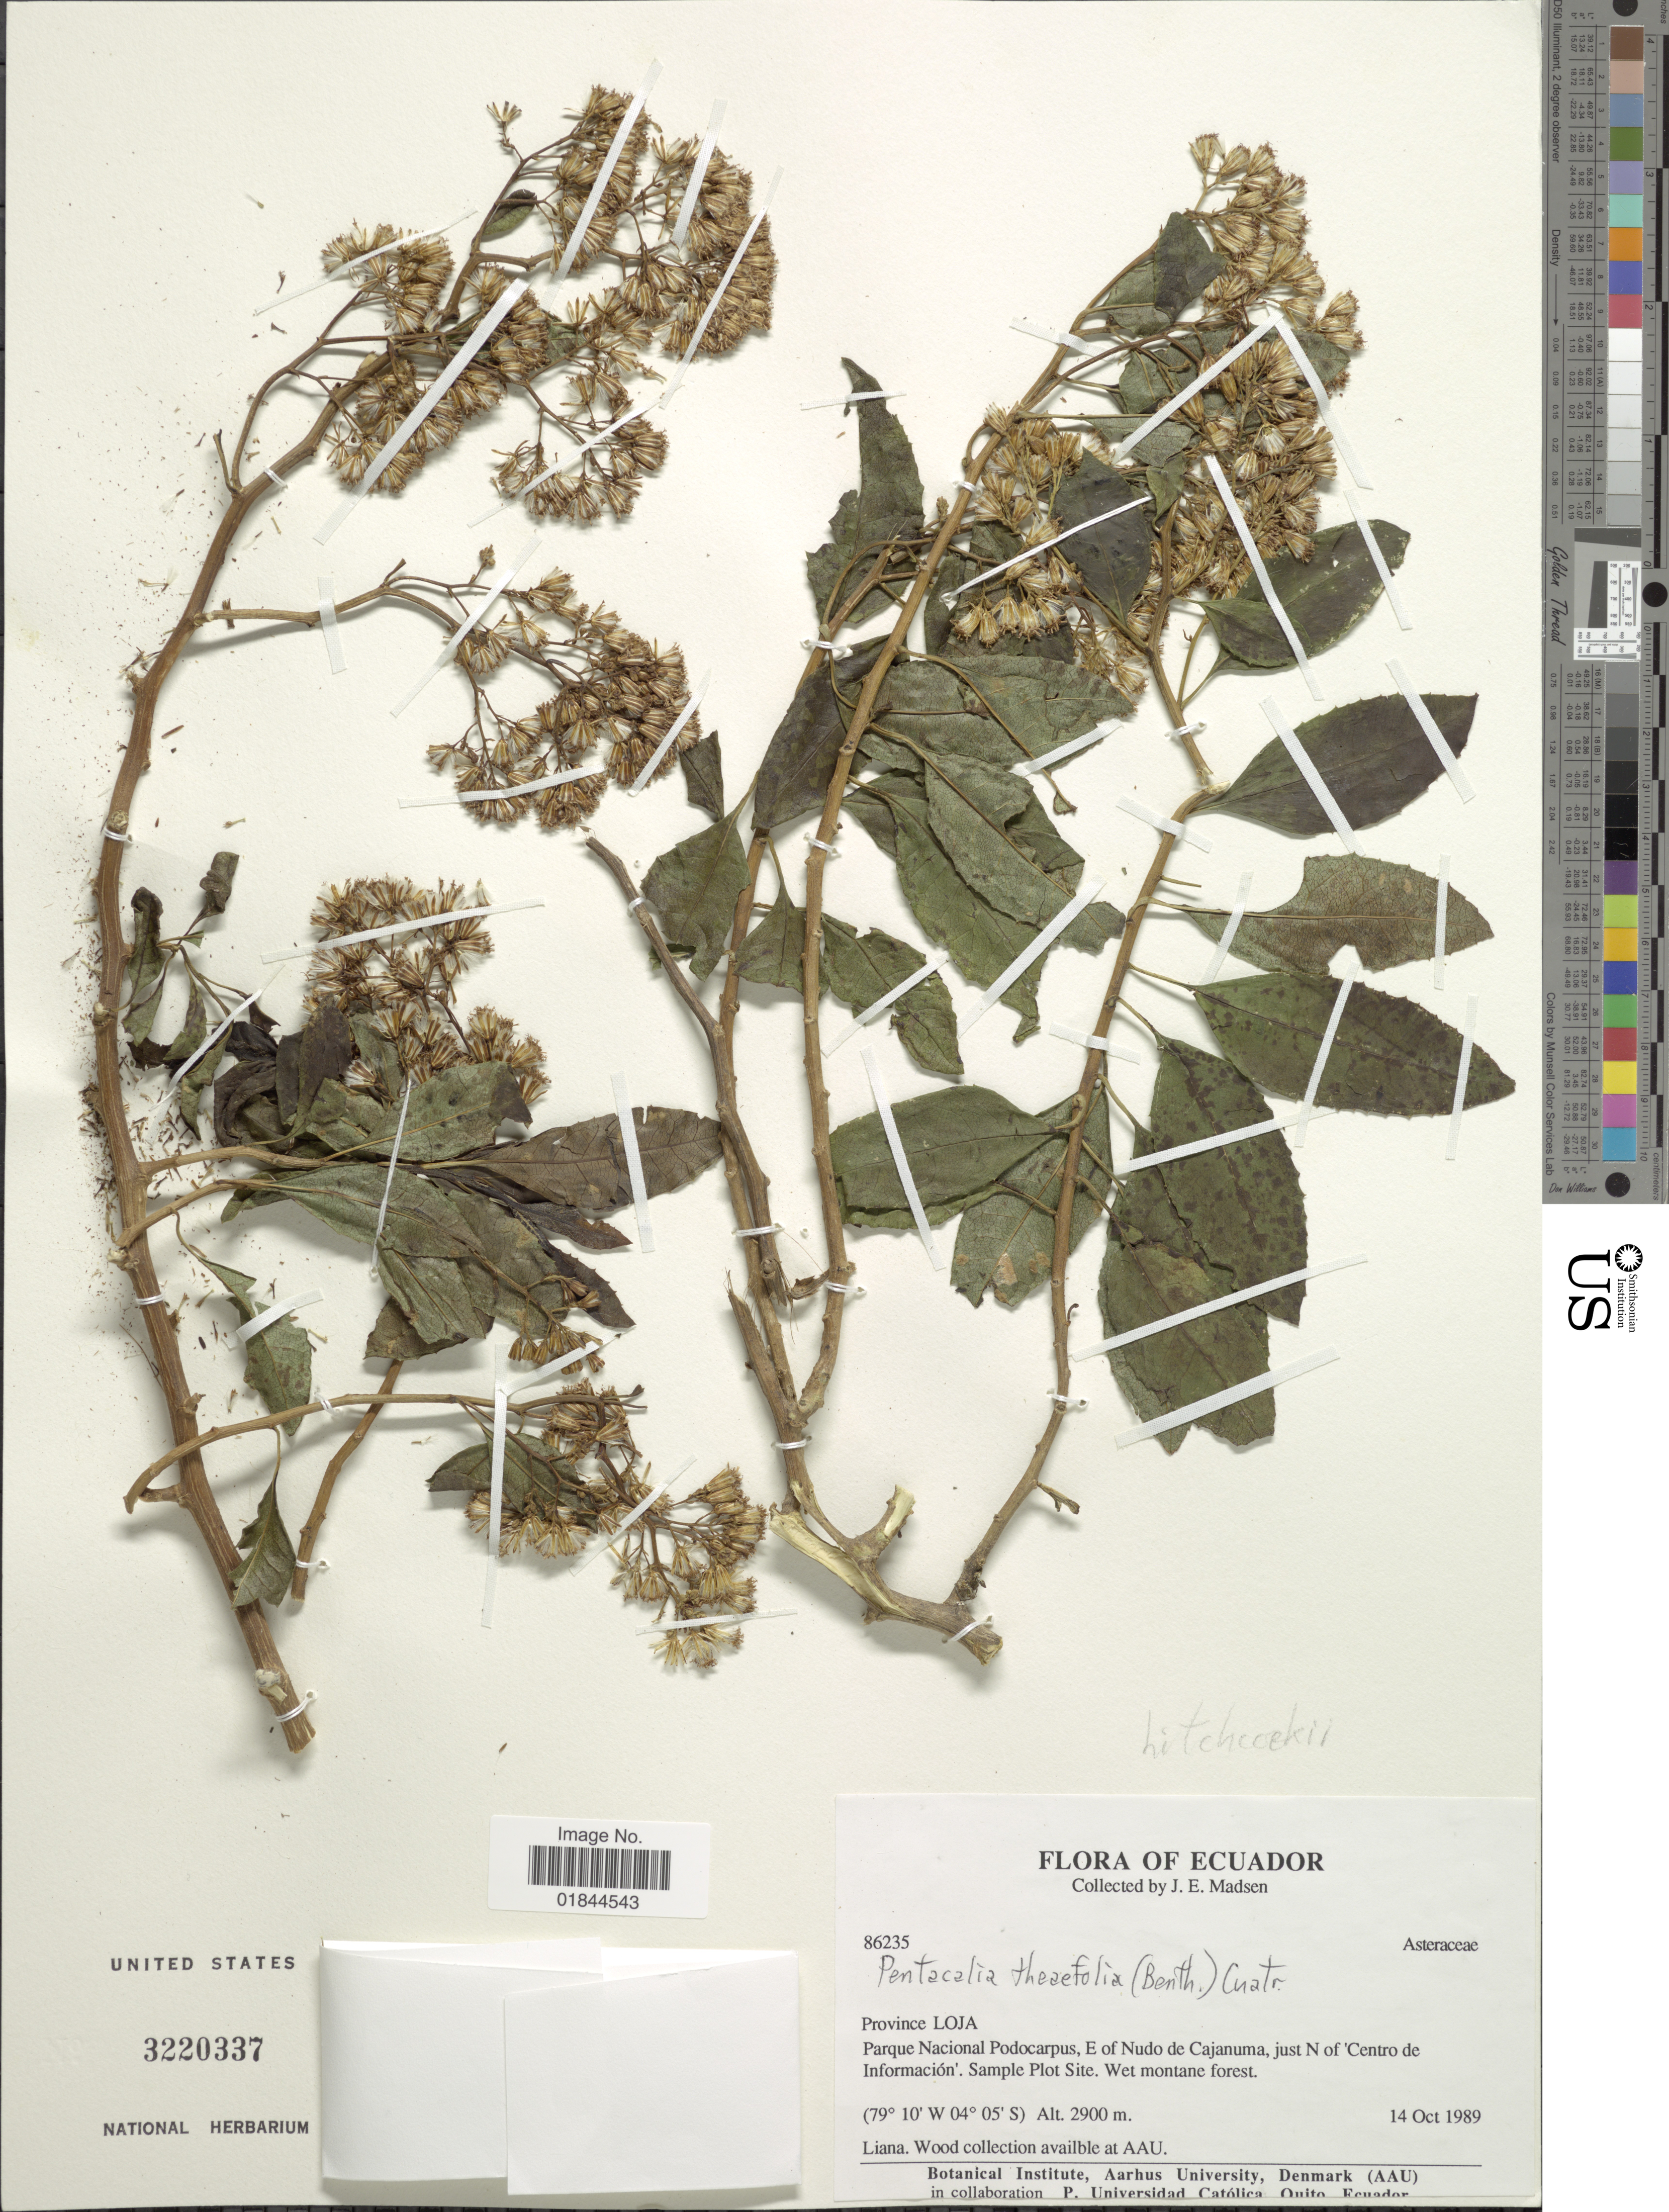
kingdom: Plantae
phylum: Tracheophyta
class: Magnoliopsida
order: Asterales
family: Asteraceae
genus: Pentacalia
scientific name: Pentacalia hitchcockii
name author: (Cuatrec.) Cuatrec.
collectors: J. E. Madsen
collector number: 86235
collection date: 1989-10-14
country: Ecuador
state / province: Loja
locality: Parque Nacional Podocarpus, E of Nudo de Cajanuma, just N of 'Centro de Informacion'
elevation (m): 2900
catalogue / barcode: US 3220337